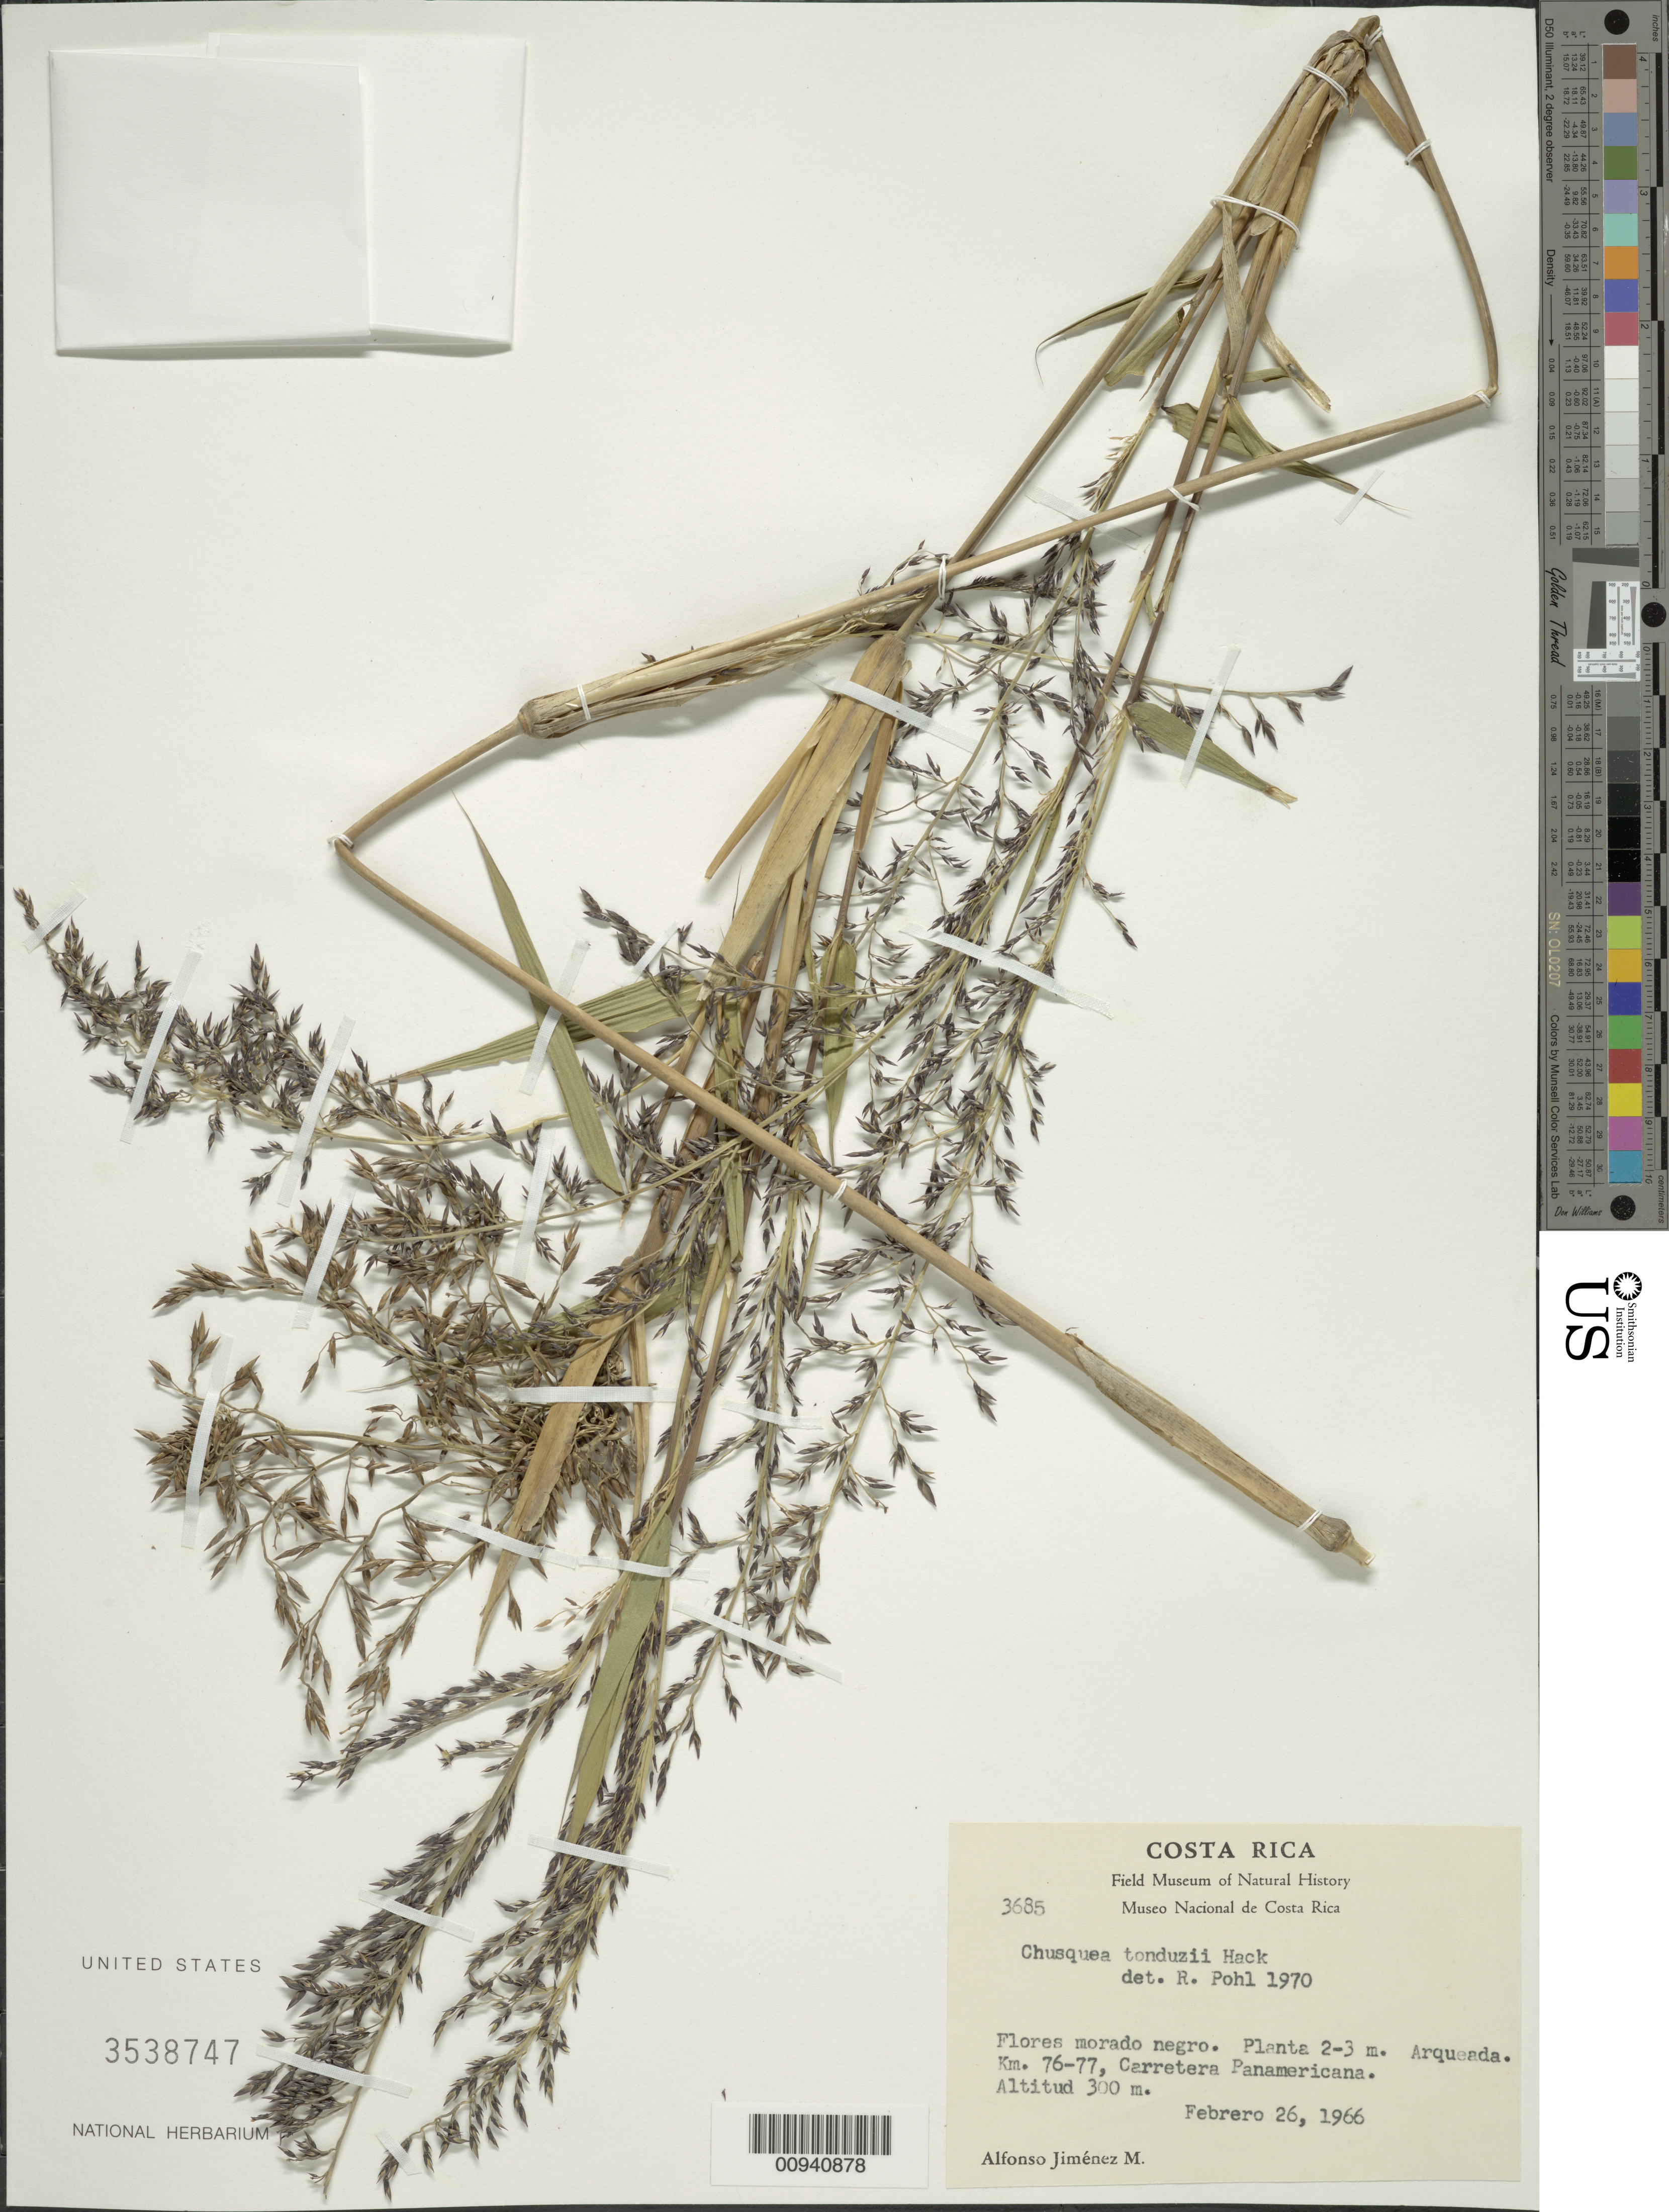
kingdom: Plantae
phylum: Tracheophyta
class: Liliopsida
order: Poales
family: Poaceae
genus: Chusquea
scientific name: Chusquea tonduzii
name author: Hack.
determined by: Pohl, R. W.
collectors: A. Jiminez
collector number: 3685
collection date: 1966-02-26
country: Costa Rica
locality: Arqueada. Km. 76-77, Carretara Panamericana.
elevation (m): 300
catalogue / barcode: US 3538747